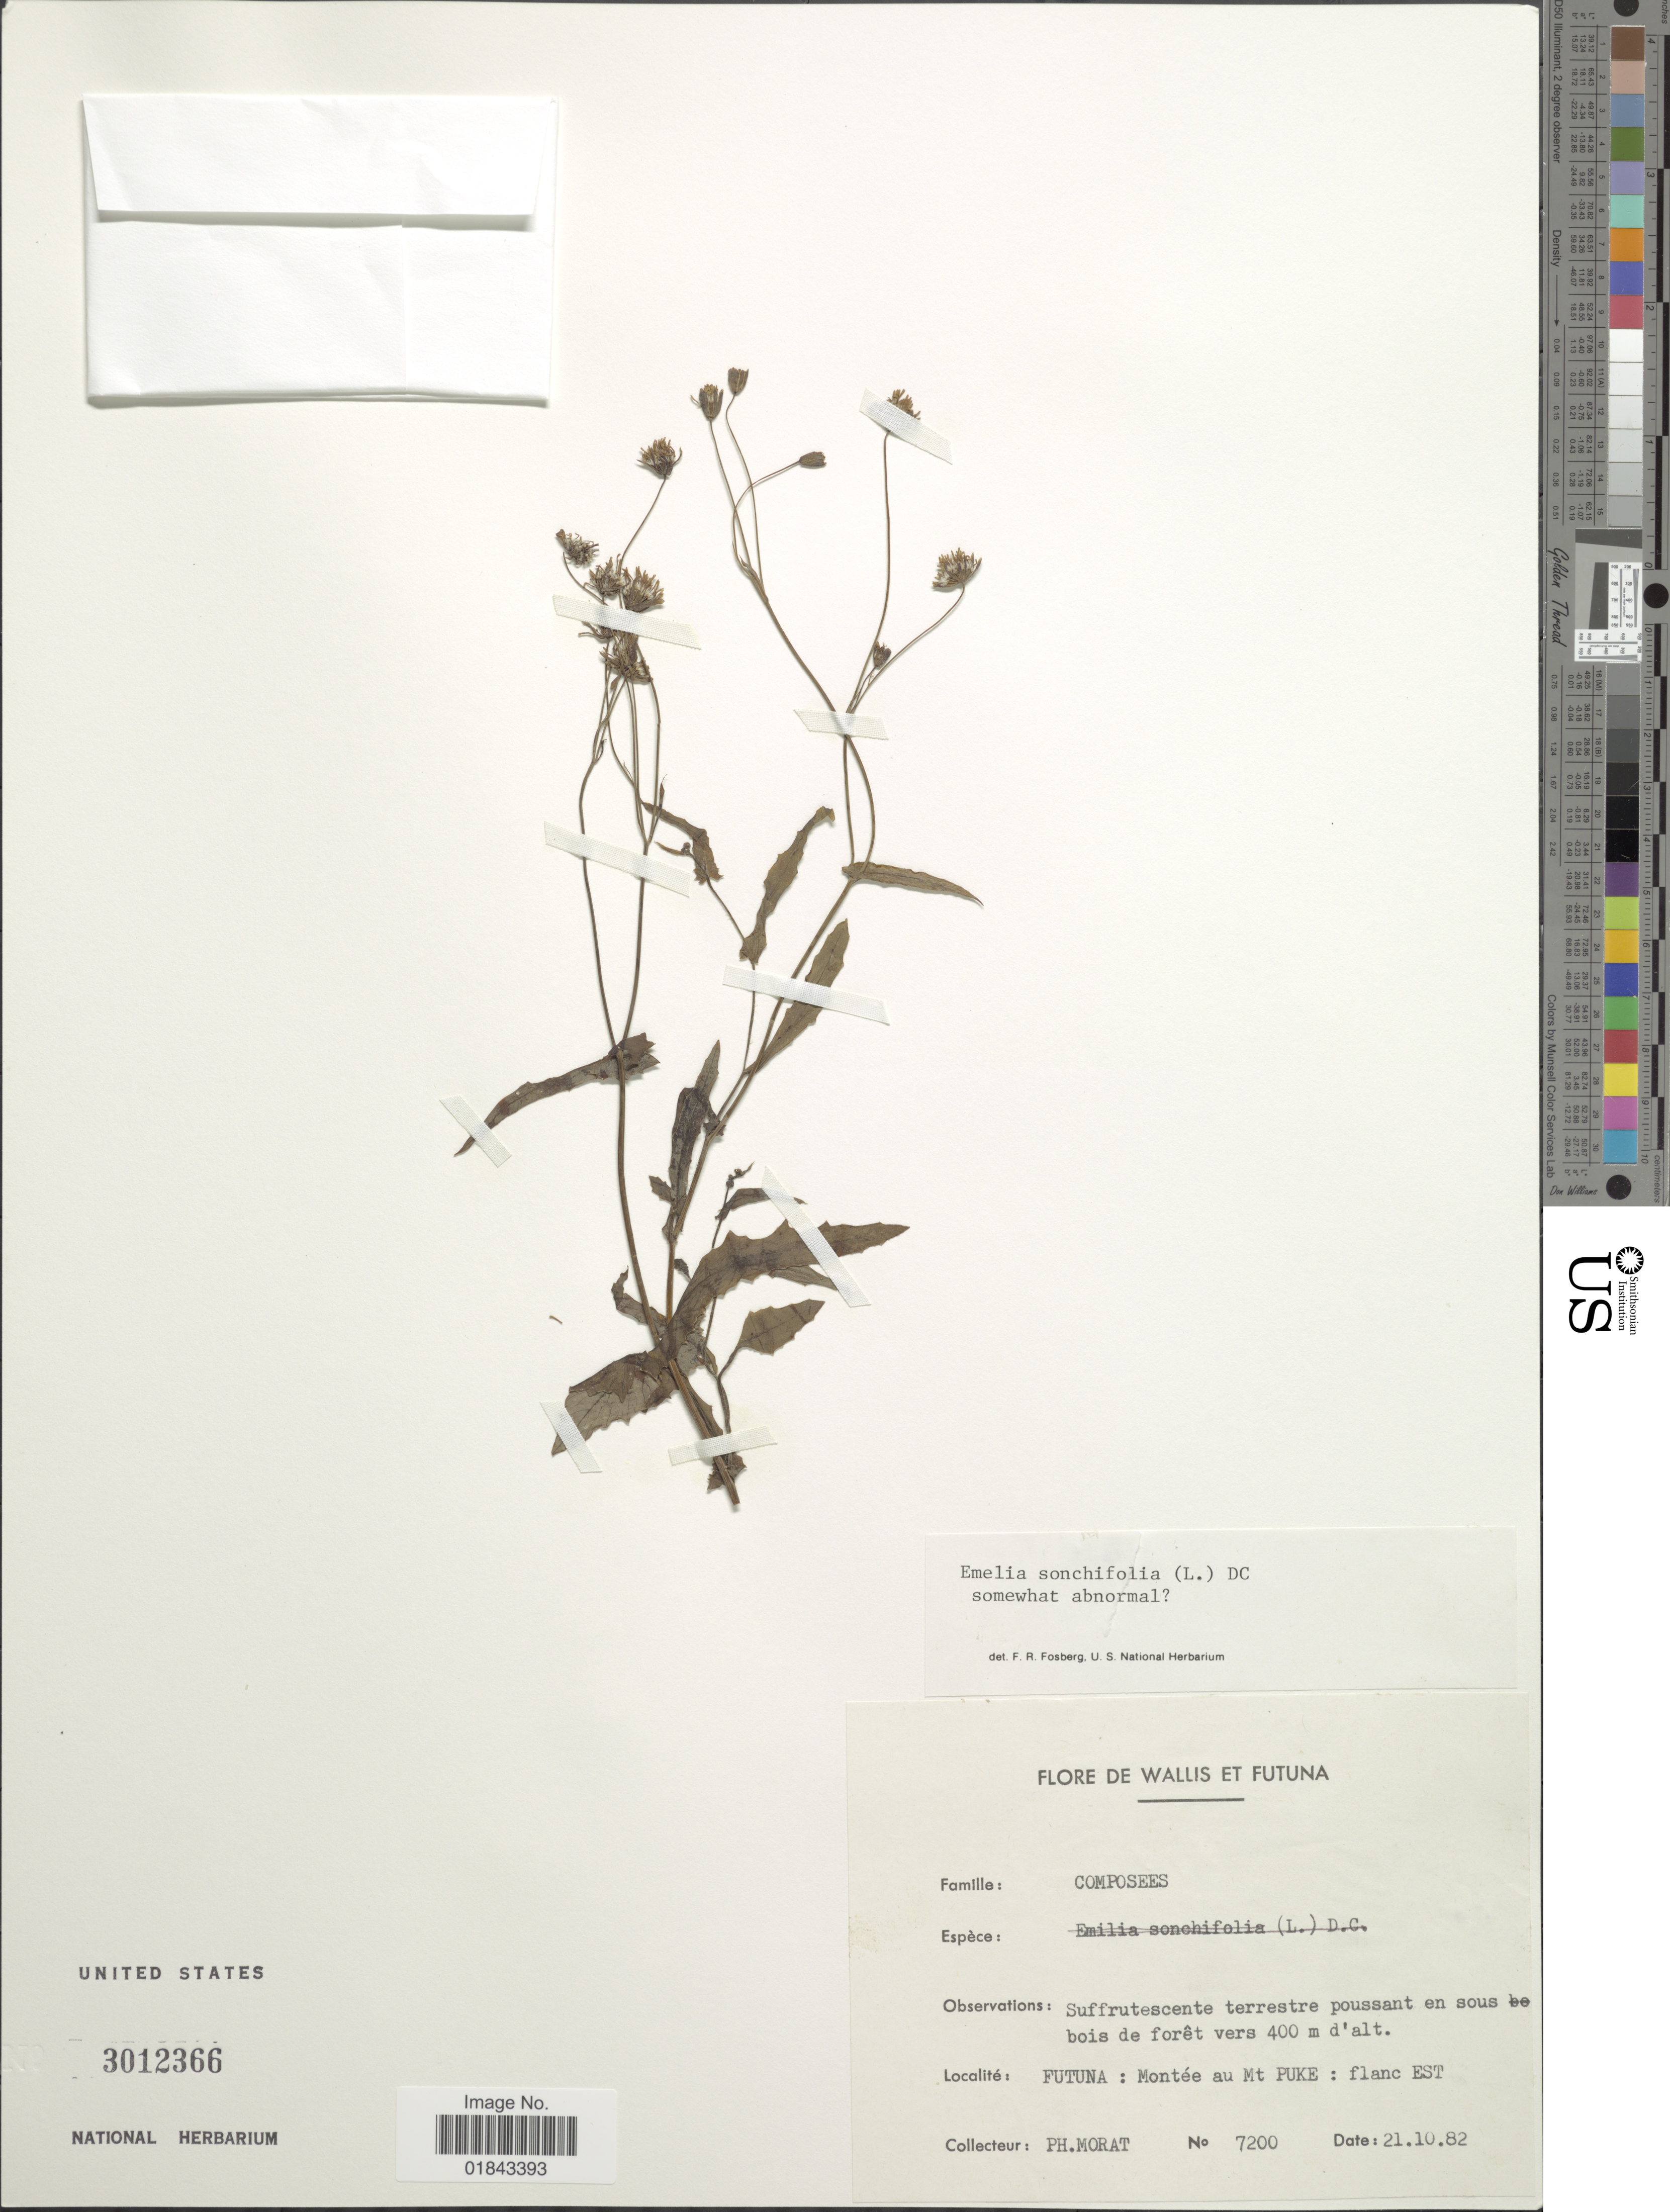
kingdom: Plantae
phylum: Tracheophyta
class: Magnoliopsida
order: Asterales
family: Asteraceae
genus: Emilia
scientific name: Emilia sonchifolia var. sonchifolia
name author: (L.) DC.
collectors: P. Morat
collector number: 7200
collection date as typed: Transcribed d/m/y: 21/10/82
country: Wallis and Futuna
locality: Futuna: Montee au Mt Puke: flanc Est.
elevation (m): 400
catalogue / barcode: US 3012366